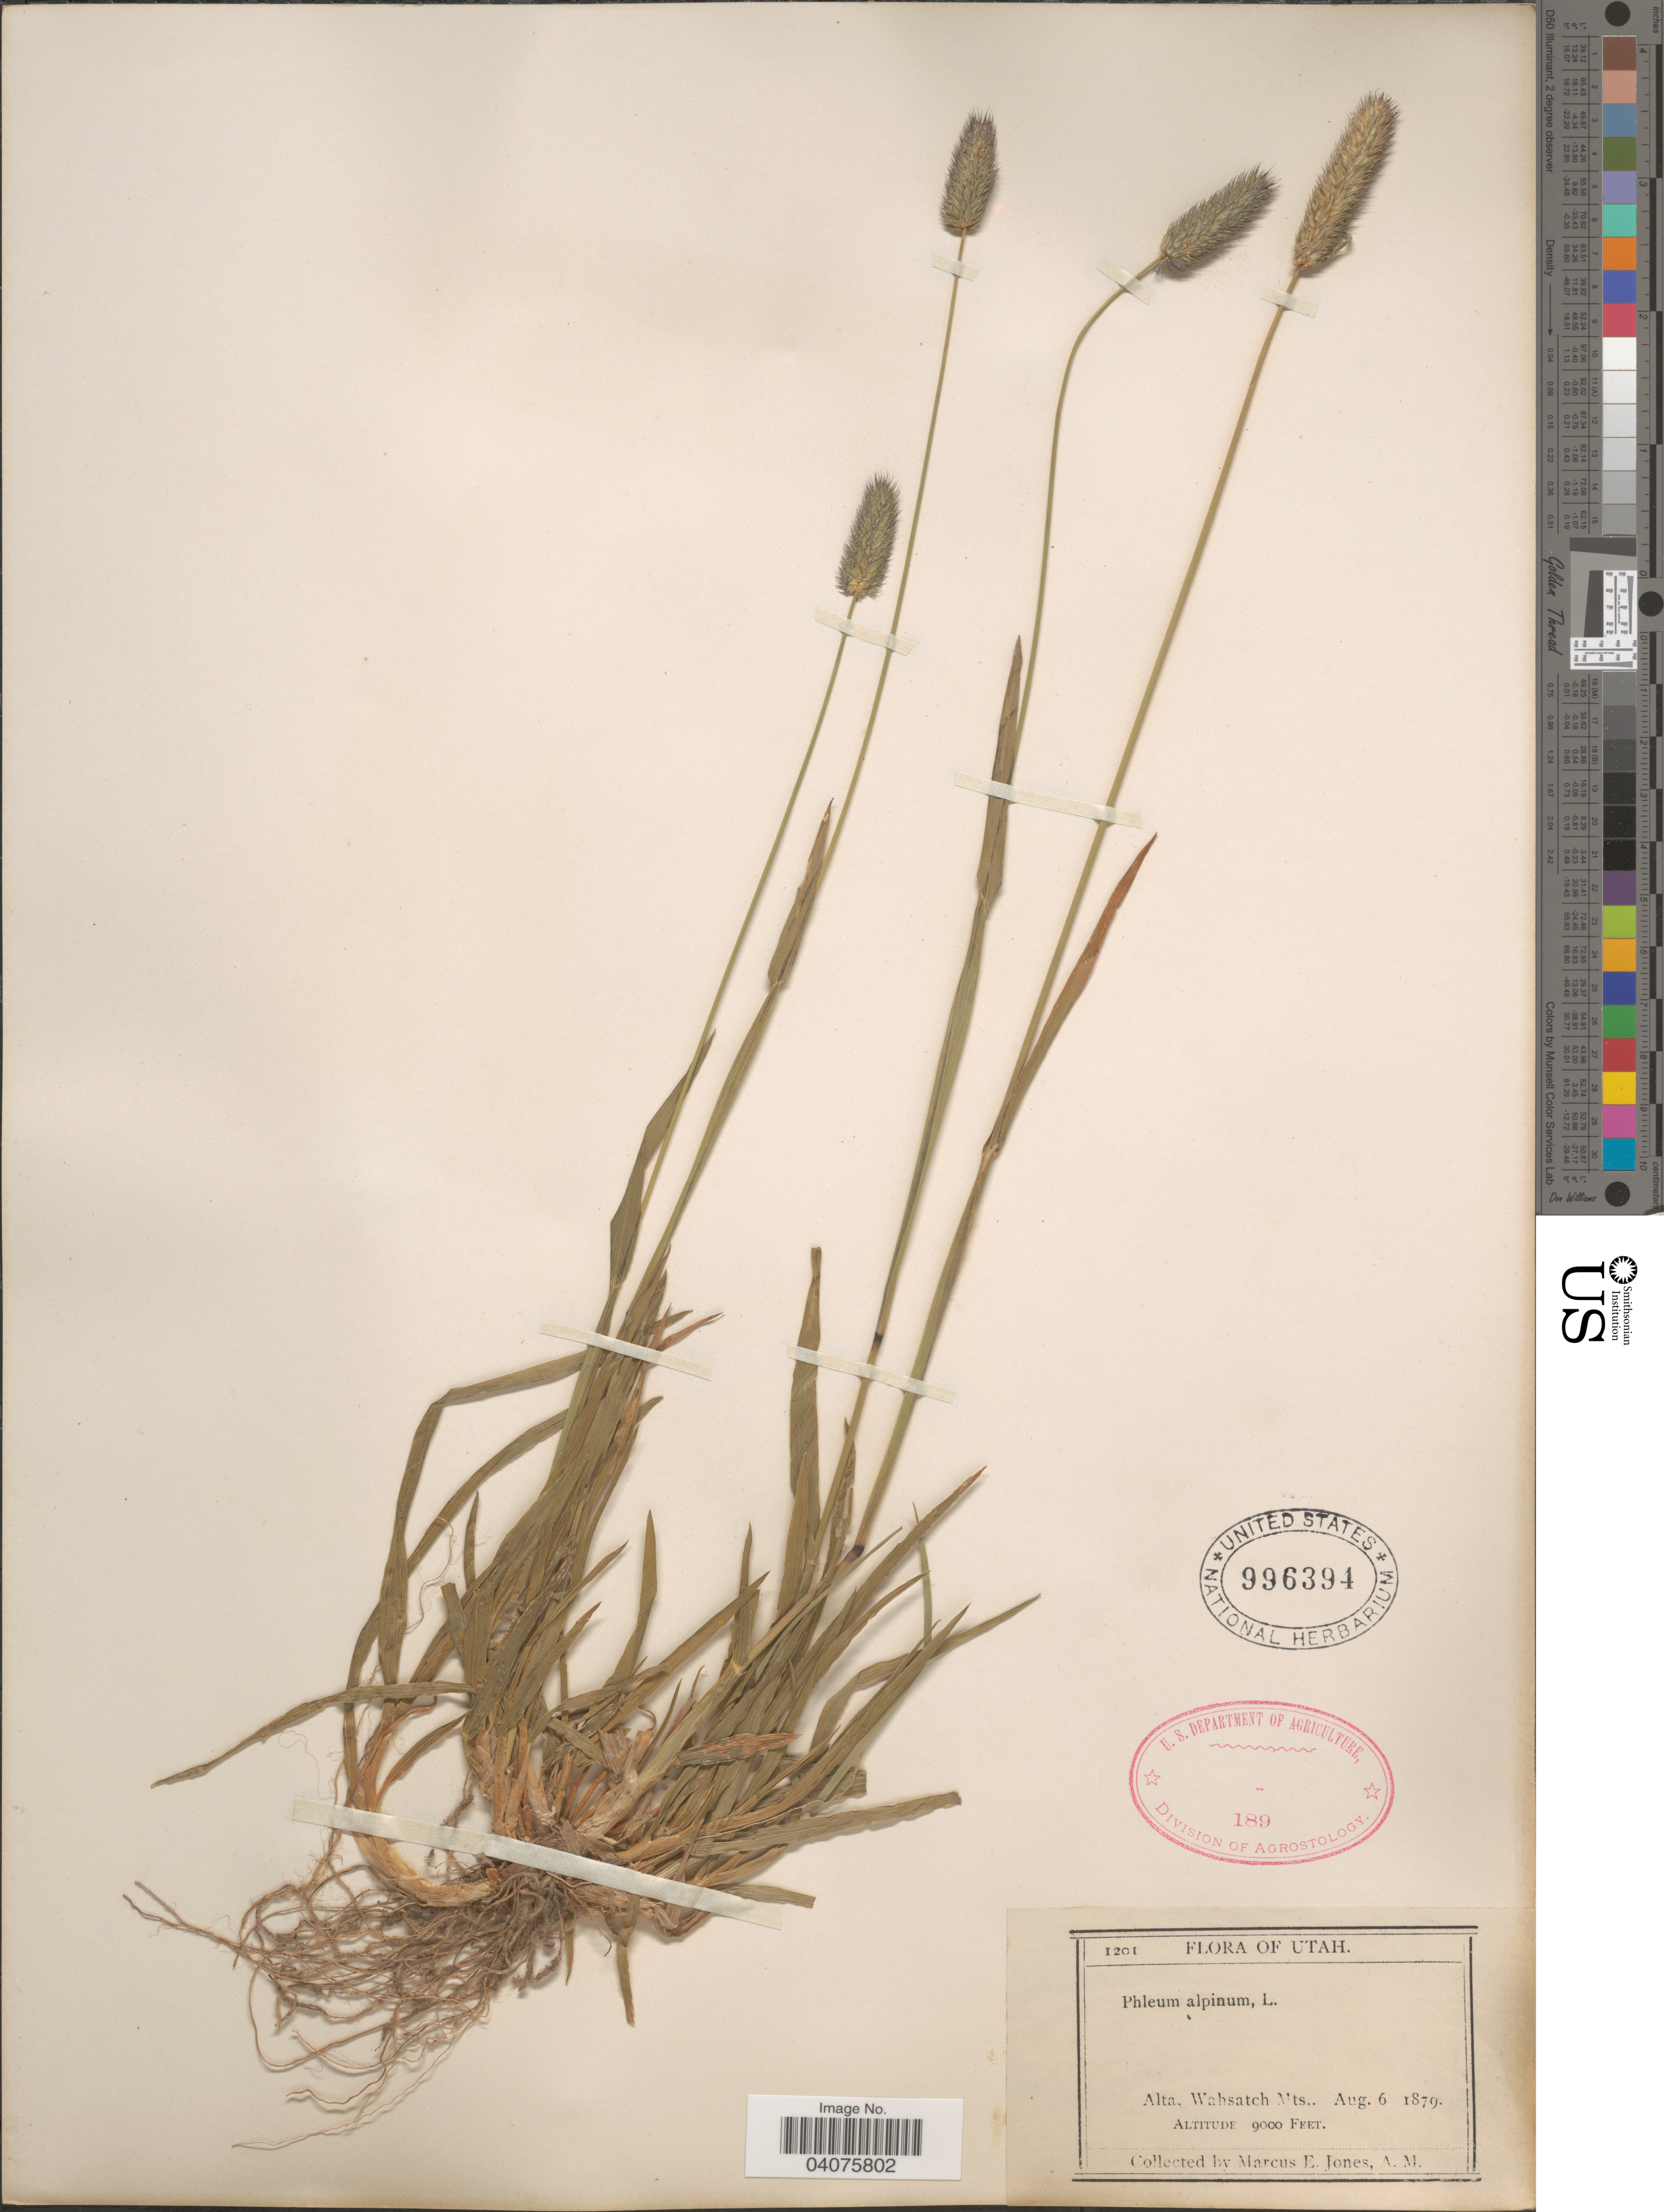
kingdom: Plantae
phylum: Tracheophyta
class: Liliopsida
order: Poales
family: Poaceae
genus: Phleum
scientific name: Phleum alpinum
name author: L.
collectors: M. E. Jones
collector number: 1201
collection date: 1879-08-06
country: United States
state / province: Utah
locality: Alta, Wahsatch Mts.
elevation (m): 2743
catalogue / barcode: US 996394